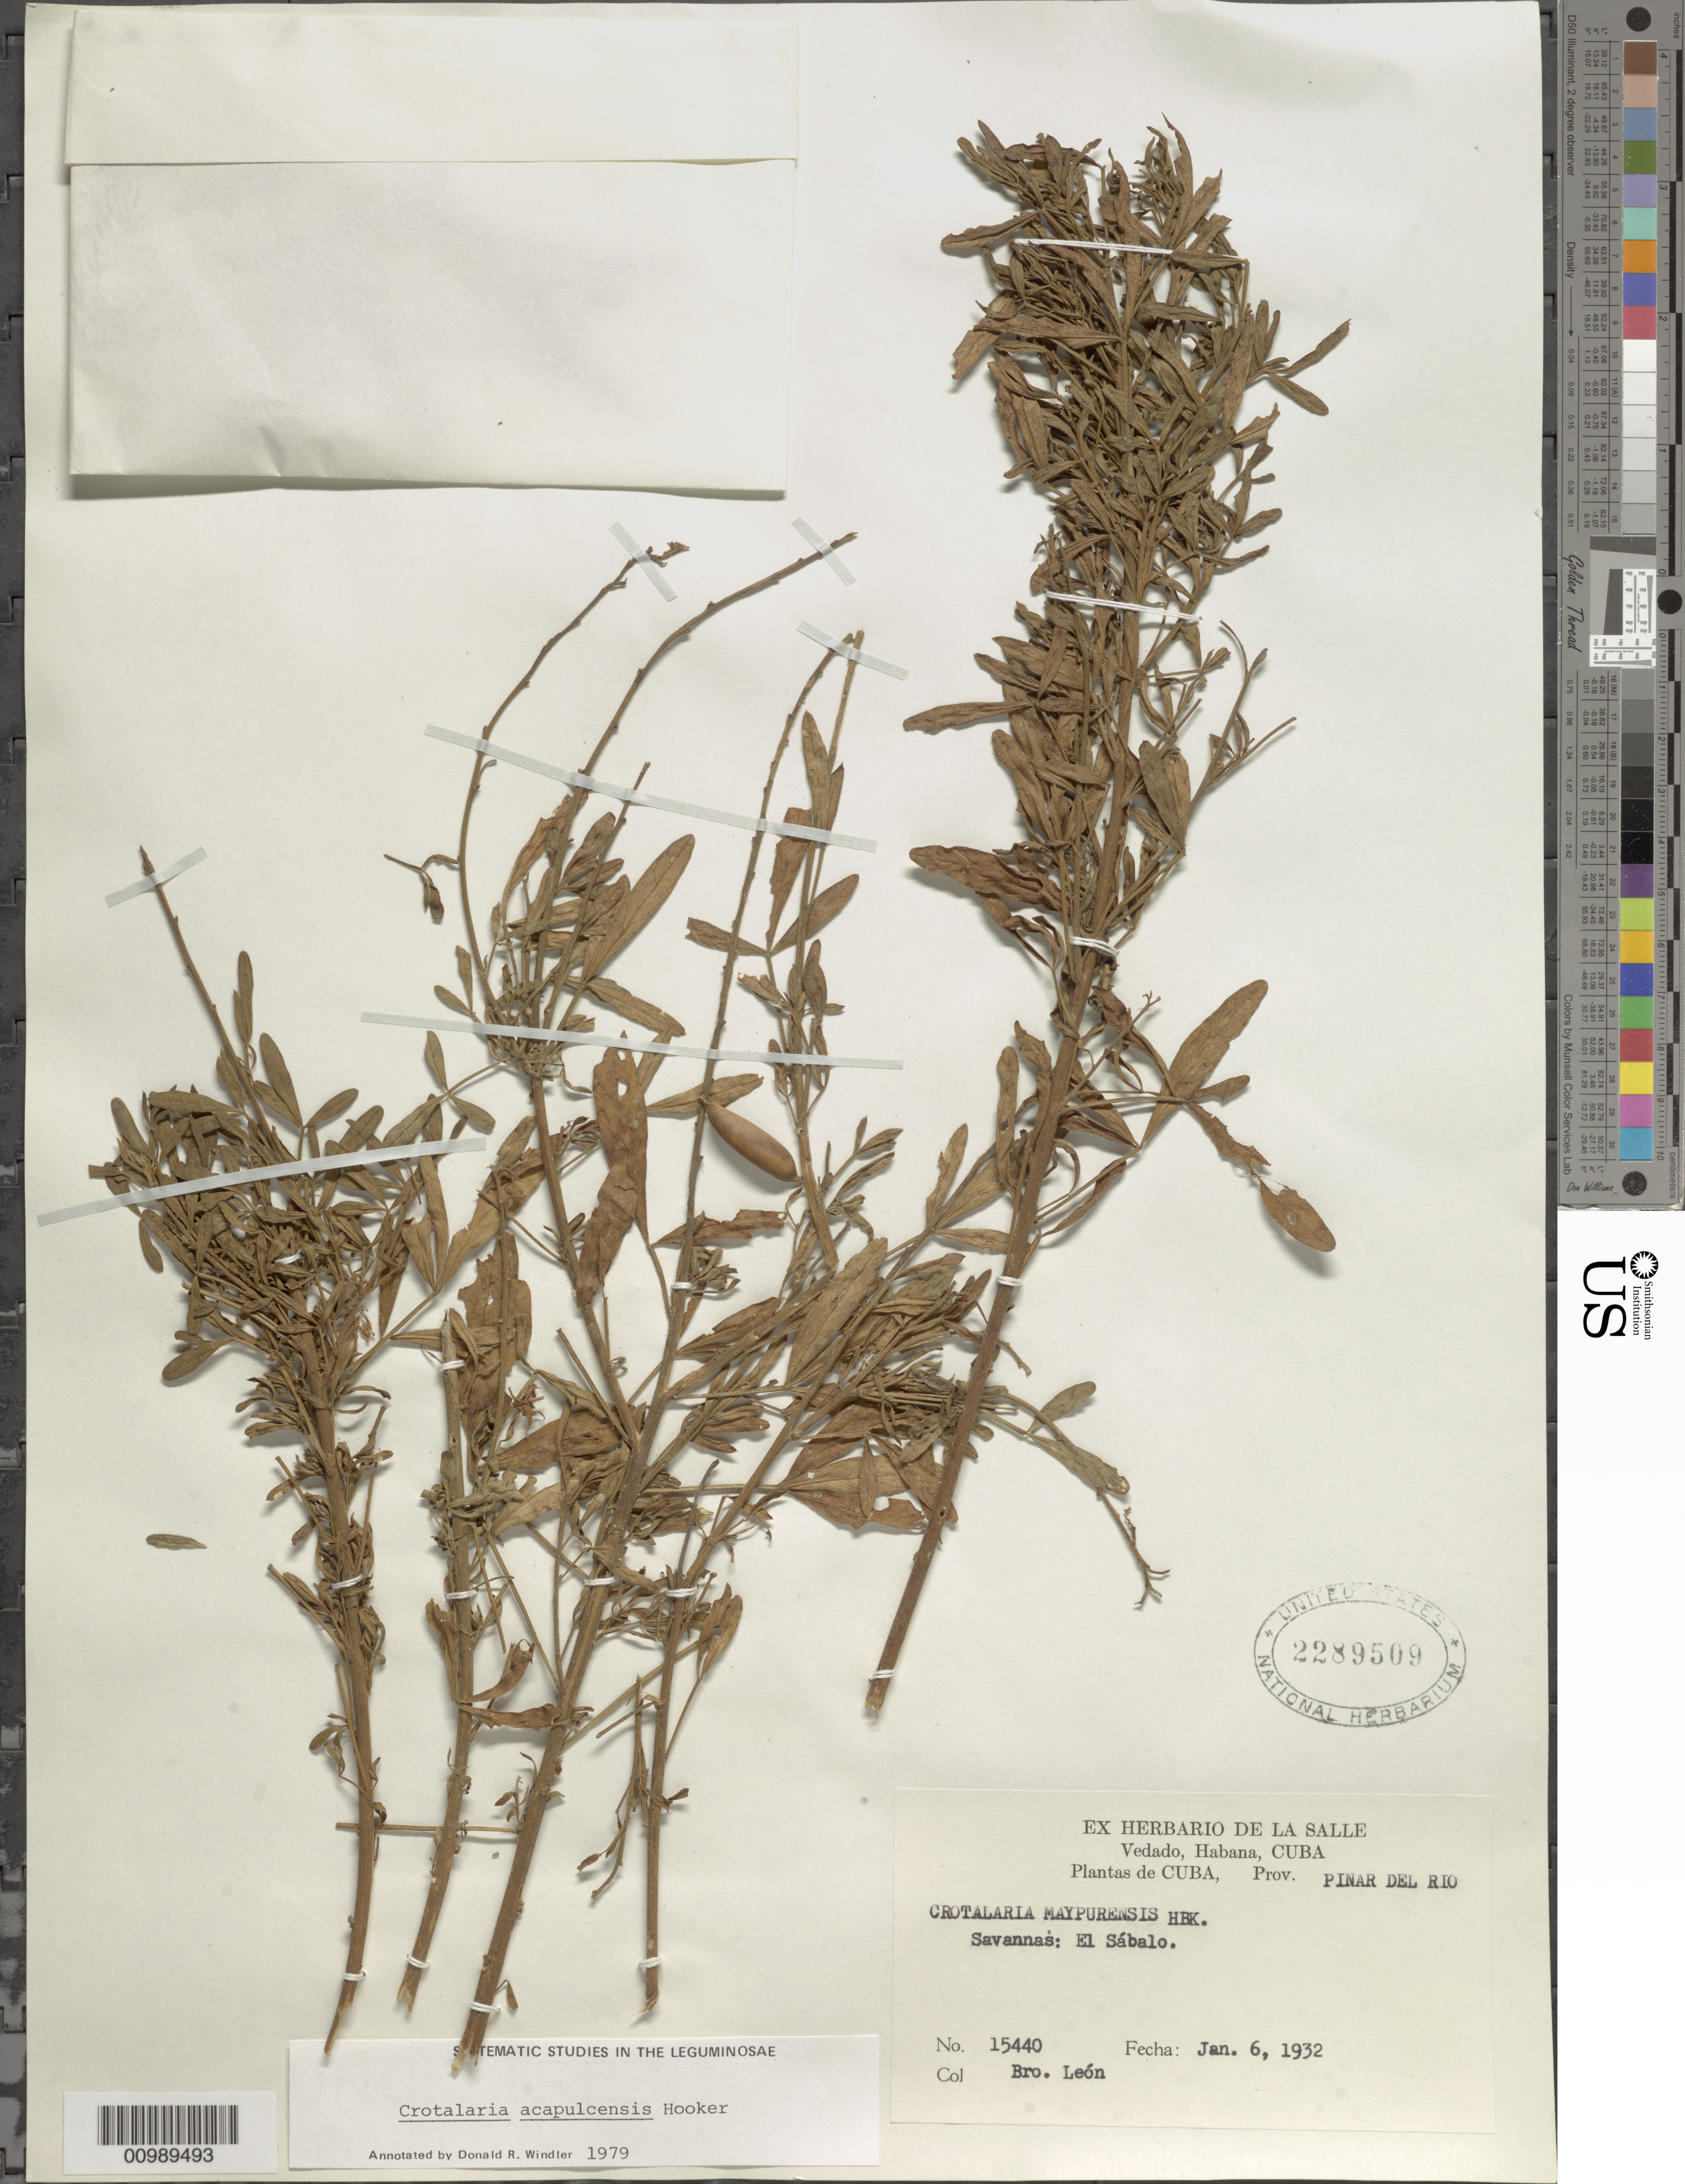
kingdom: Plantae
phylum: Tracheophyta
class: Magnoliopsida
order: Fabales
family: Fabaceae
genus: Crotalaria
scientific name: Crotalaria maypurensis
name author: Kunth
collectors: Bro. León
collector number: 15440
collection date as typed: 06 Feb 1932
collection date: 1932-02-06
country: Cuba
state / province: Pinar del Rio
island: Cuba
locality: Savannas: El Sabalo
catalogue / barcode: US 2289509